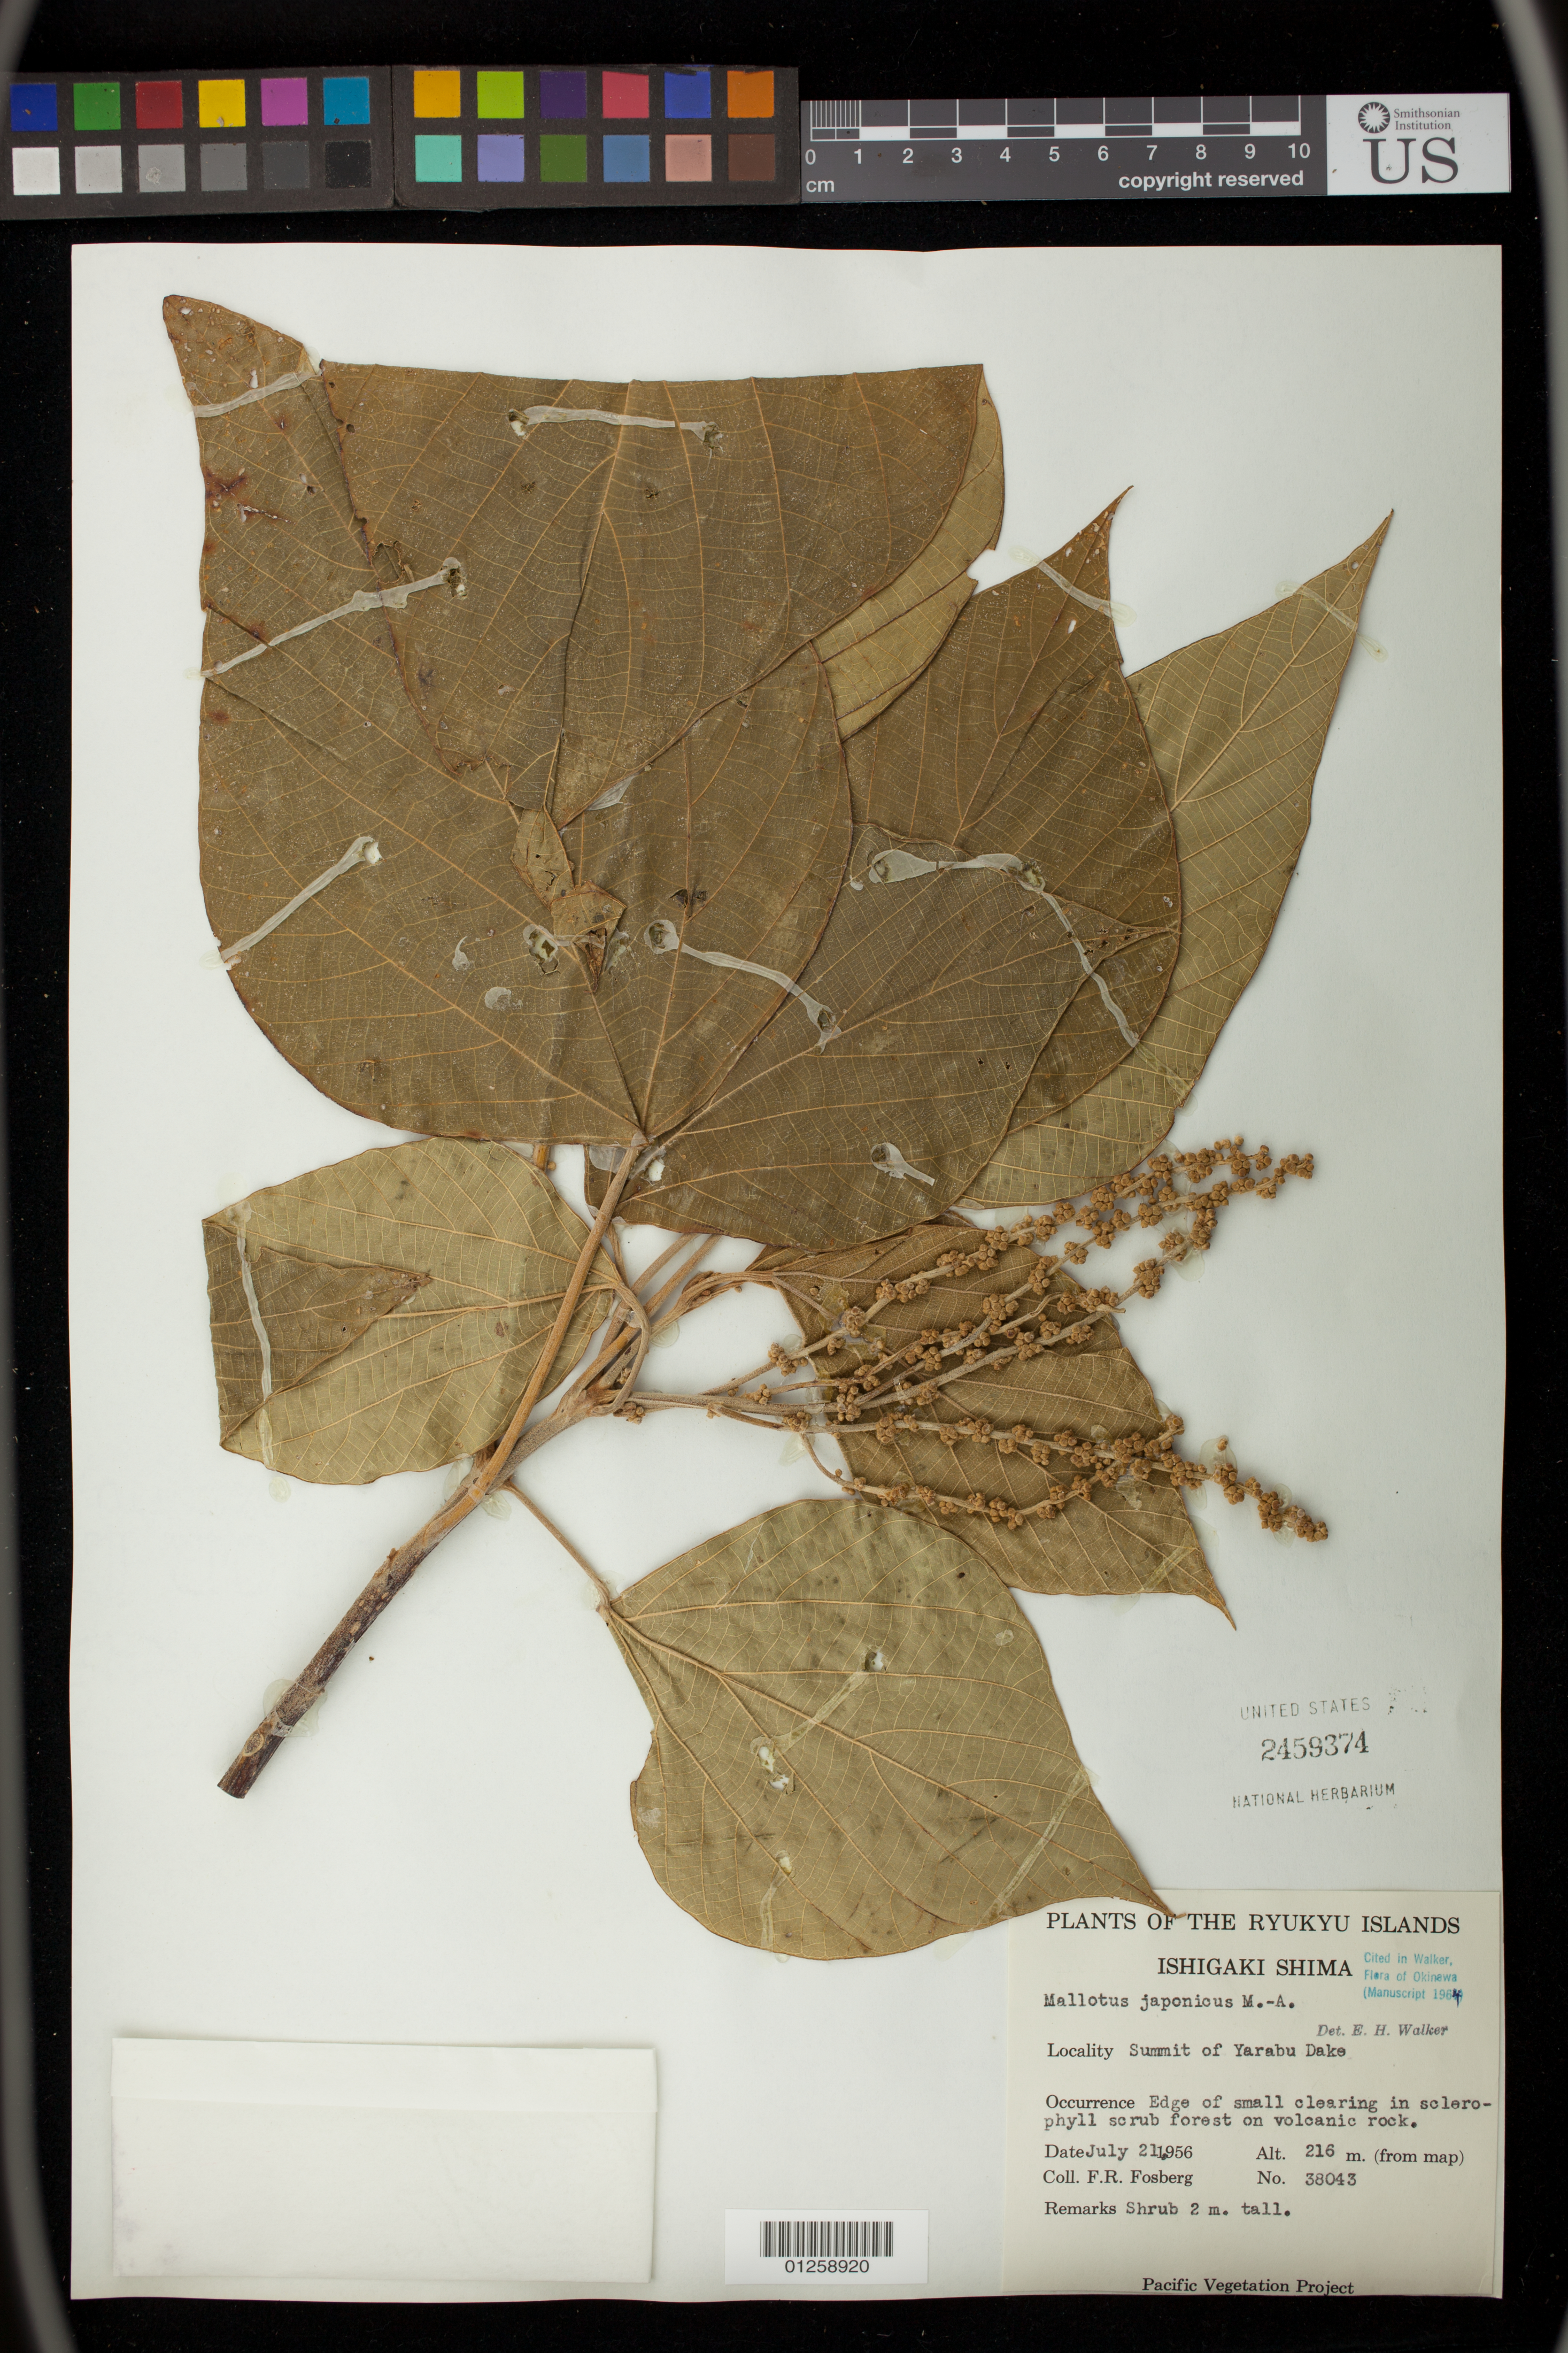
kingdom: Plantae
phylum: Tracheophyta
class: Magnoliopsida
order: Malpighiales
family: Euphorbiaceae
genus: Mallotus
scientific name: Mallotus japonicus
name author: (Spreng.) Müll. Arg.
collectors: F. R. Fosberg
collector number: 38043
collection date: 1956-07-21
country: Japan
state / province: Okinawa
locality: Ryukyu Islands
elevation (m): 216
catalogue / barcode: US 2459374